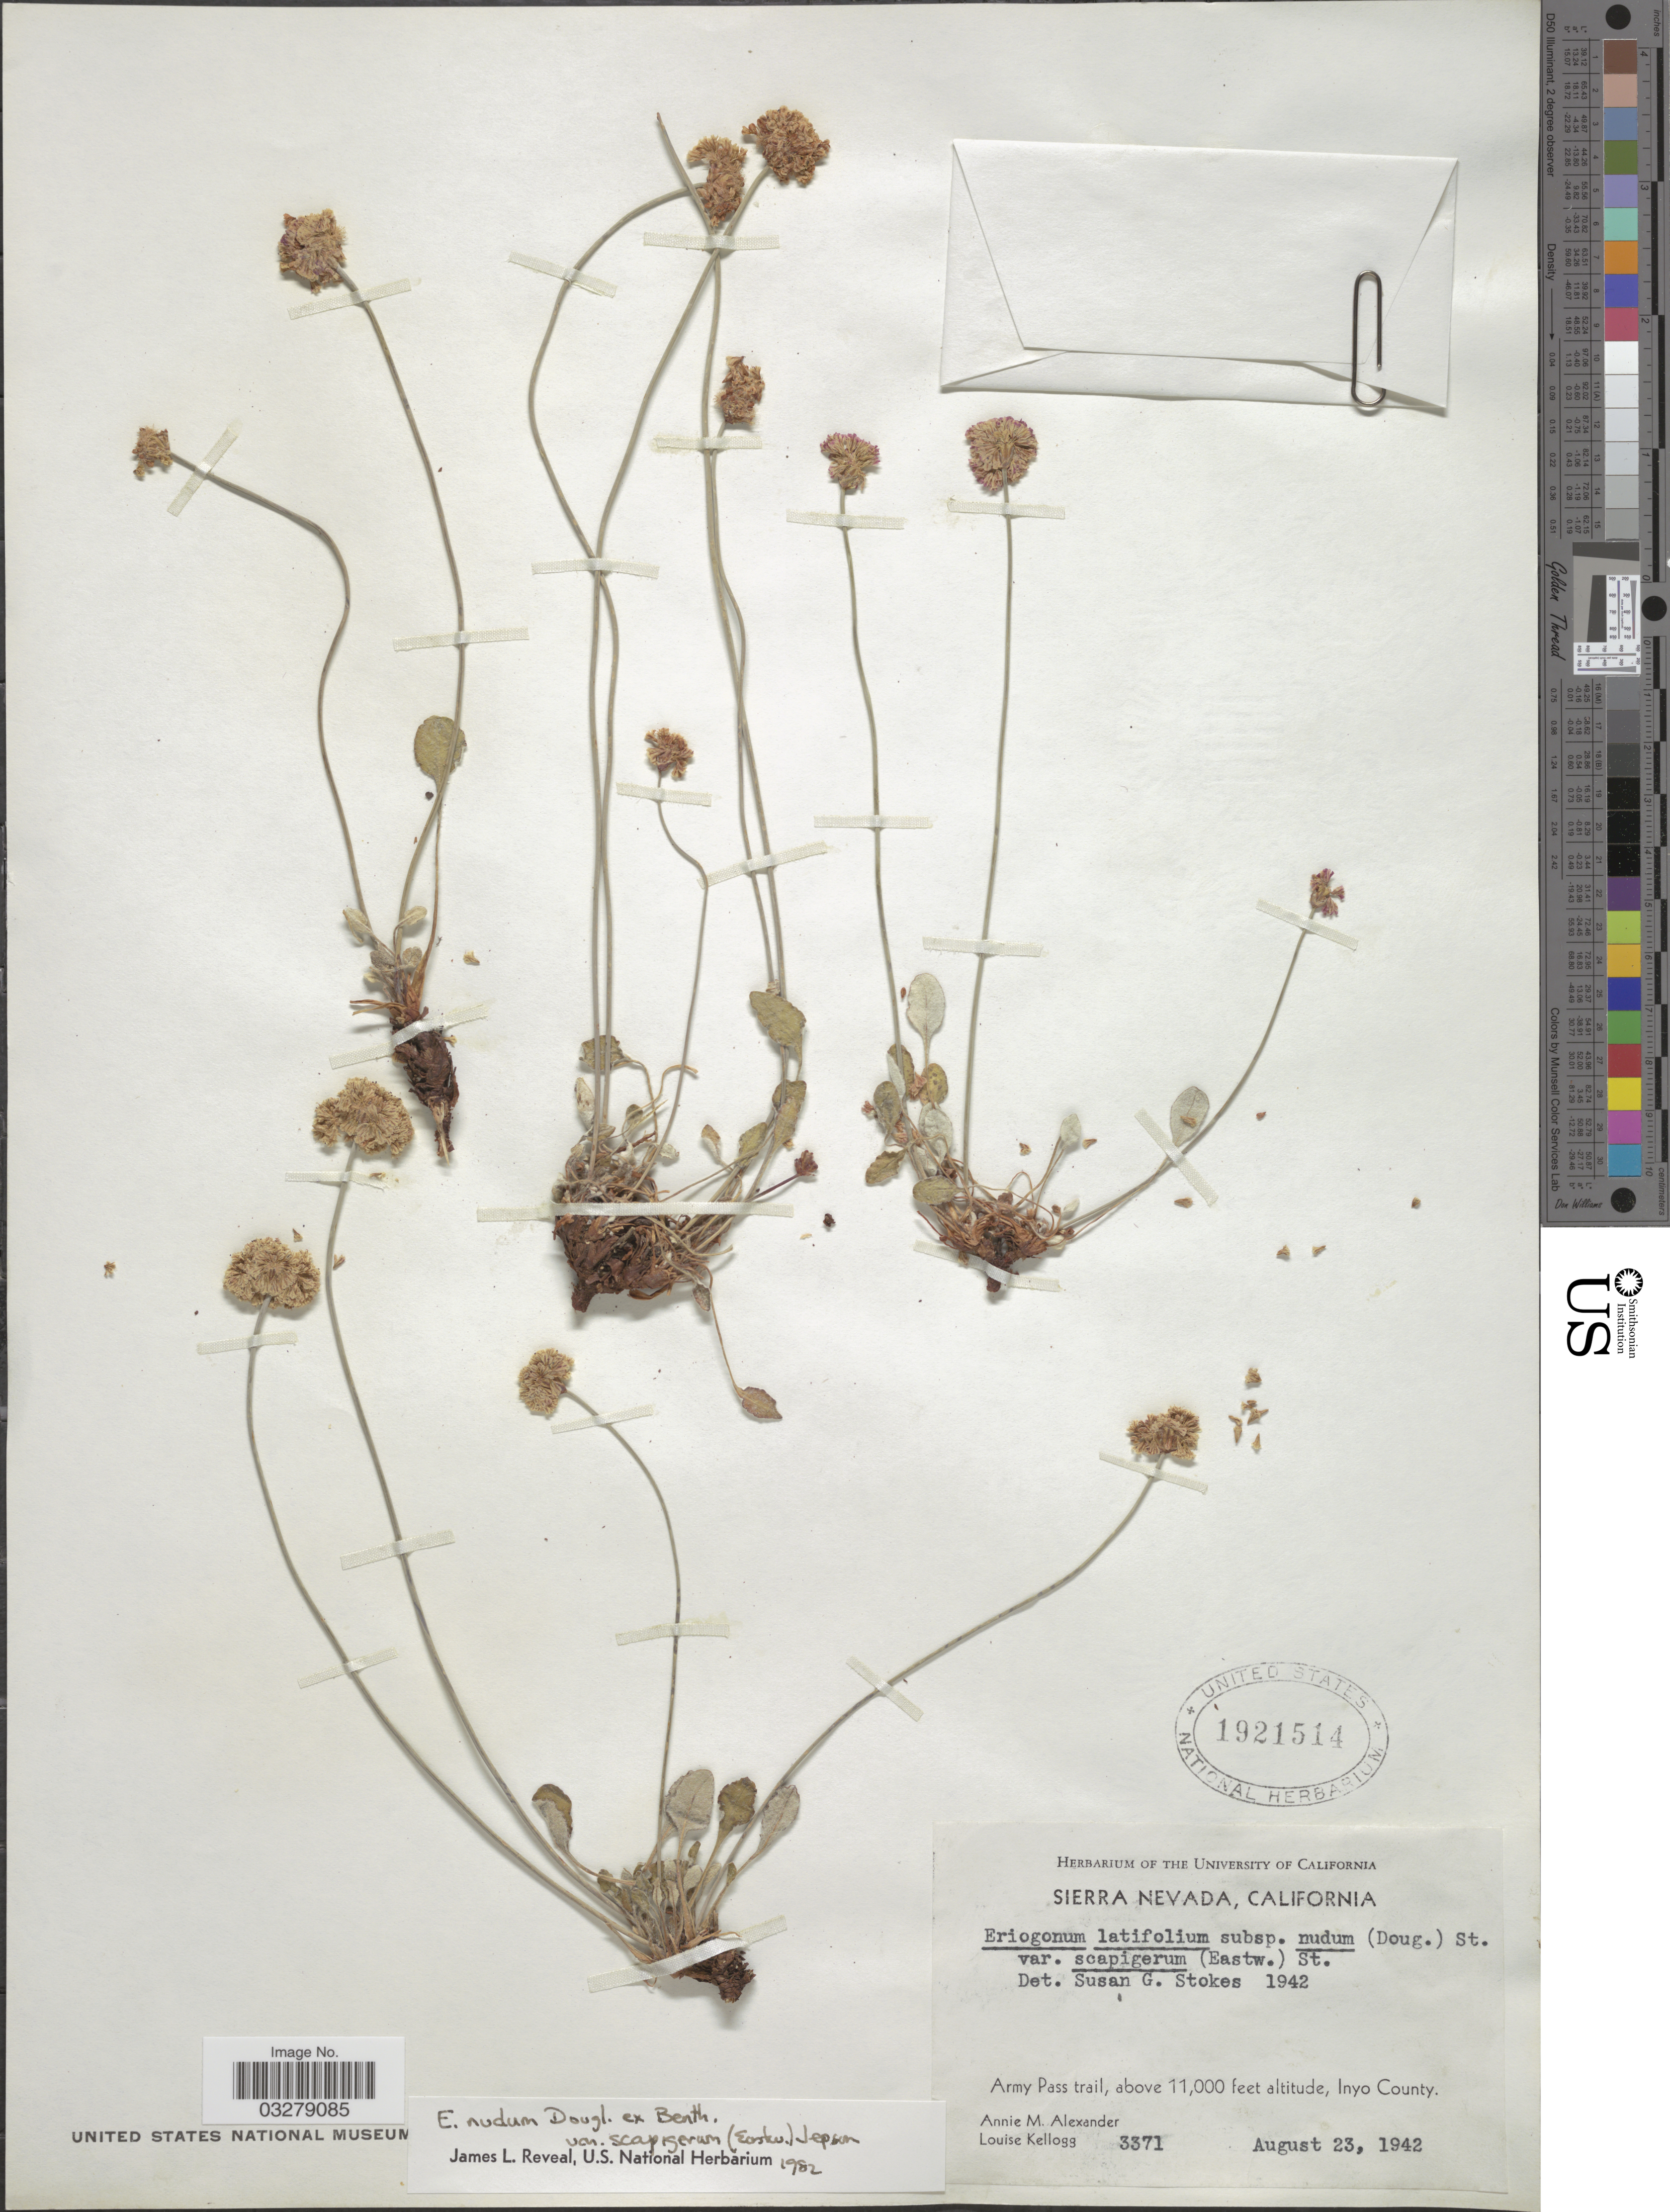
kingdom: Plantae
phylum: Tracheophyta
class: Magnoliopsida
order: Caryophyllales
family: Polygonaceae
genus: Eriogonum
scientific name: Eriogonum nudum var. scapigerum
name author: (Eastw.) Jeps.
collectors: A. M. Alexander & L. Kellogg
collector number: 3371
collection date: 1942-08-23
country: United States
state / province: California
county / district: Inyo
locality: Sierra Nevada, Army Pass trail, Inyo County.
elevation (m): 3353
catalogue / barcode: US 1921514